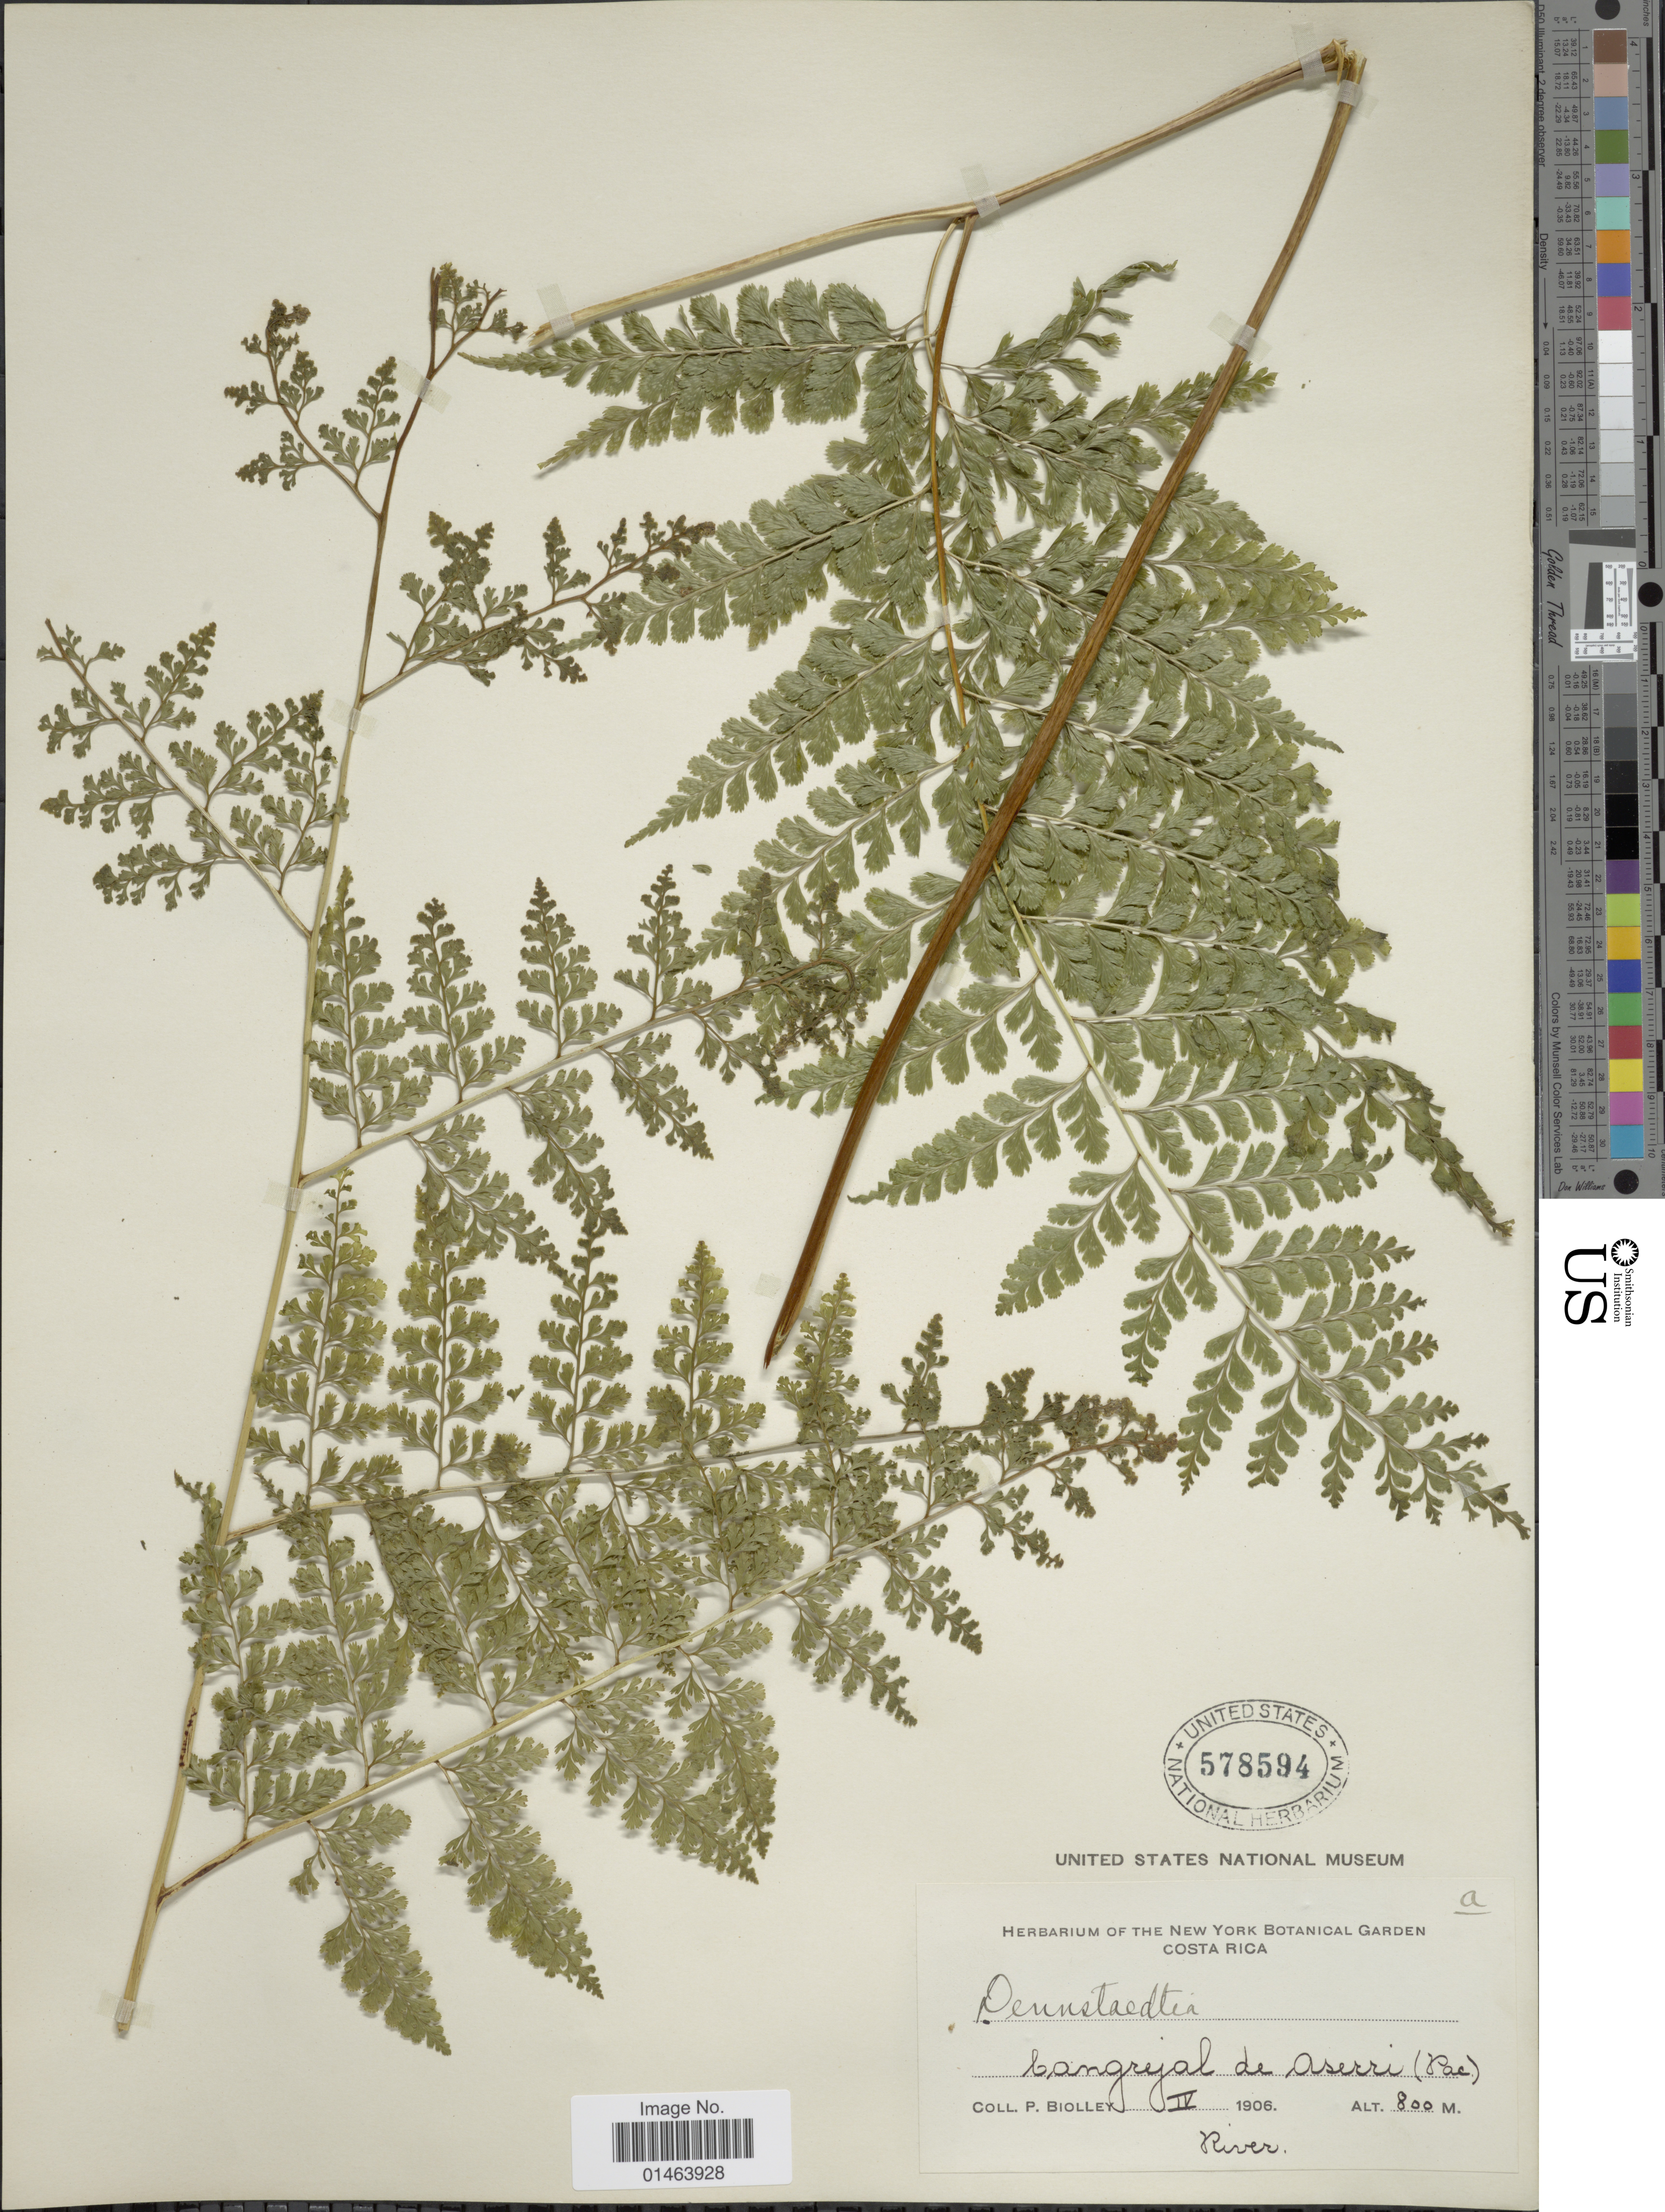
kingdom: Plantae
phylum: Tracheophyta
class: Polypodiopsida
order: Polypodiales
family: Dennstaedtiaceae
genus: Dennstaedtia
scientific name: Dennstaedtia bipinnata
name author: (Cav.) Maxon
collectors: P. Biolley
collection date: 1906-04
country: Costa Rica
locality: Costa Rica, Cangrejal de Aserri River (Pac.)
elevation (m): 800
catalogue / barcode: US 578594